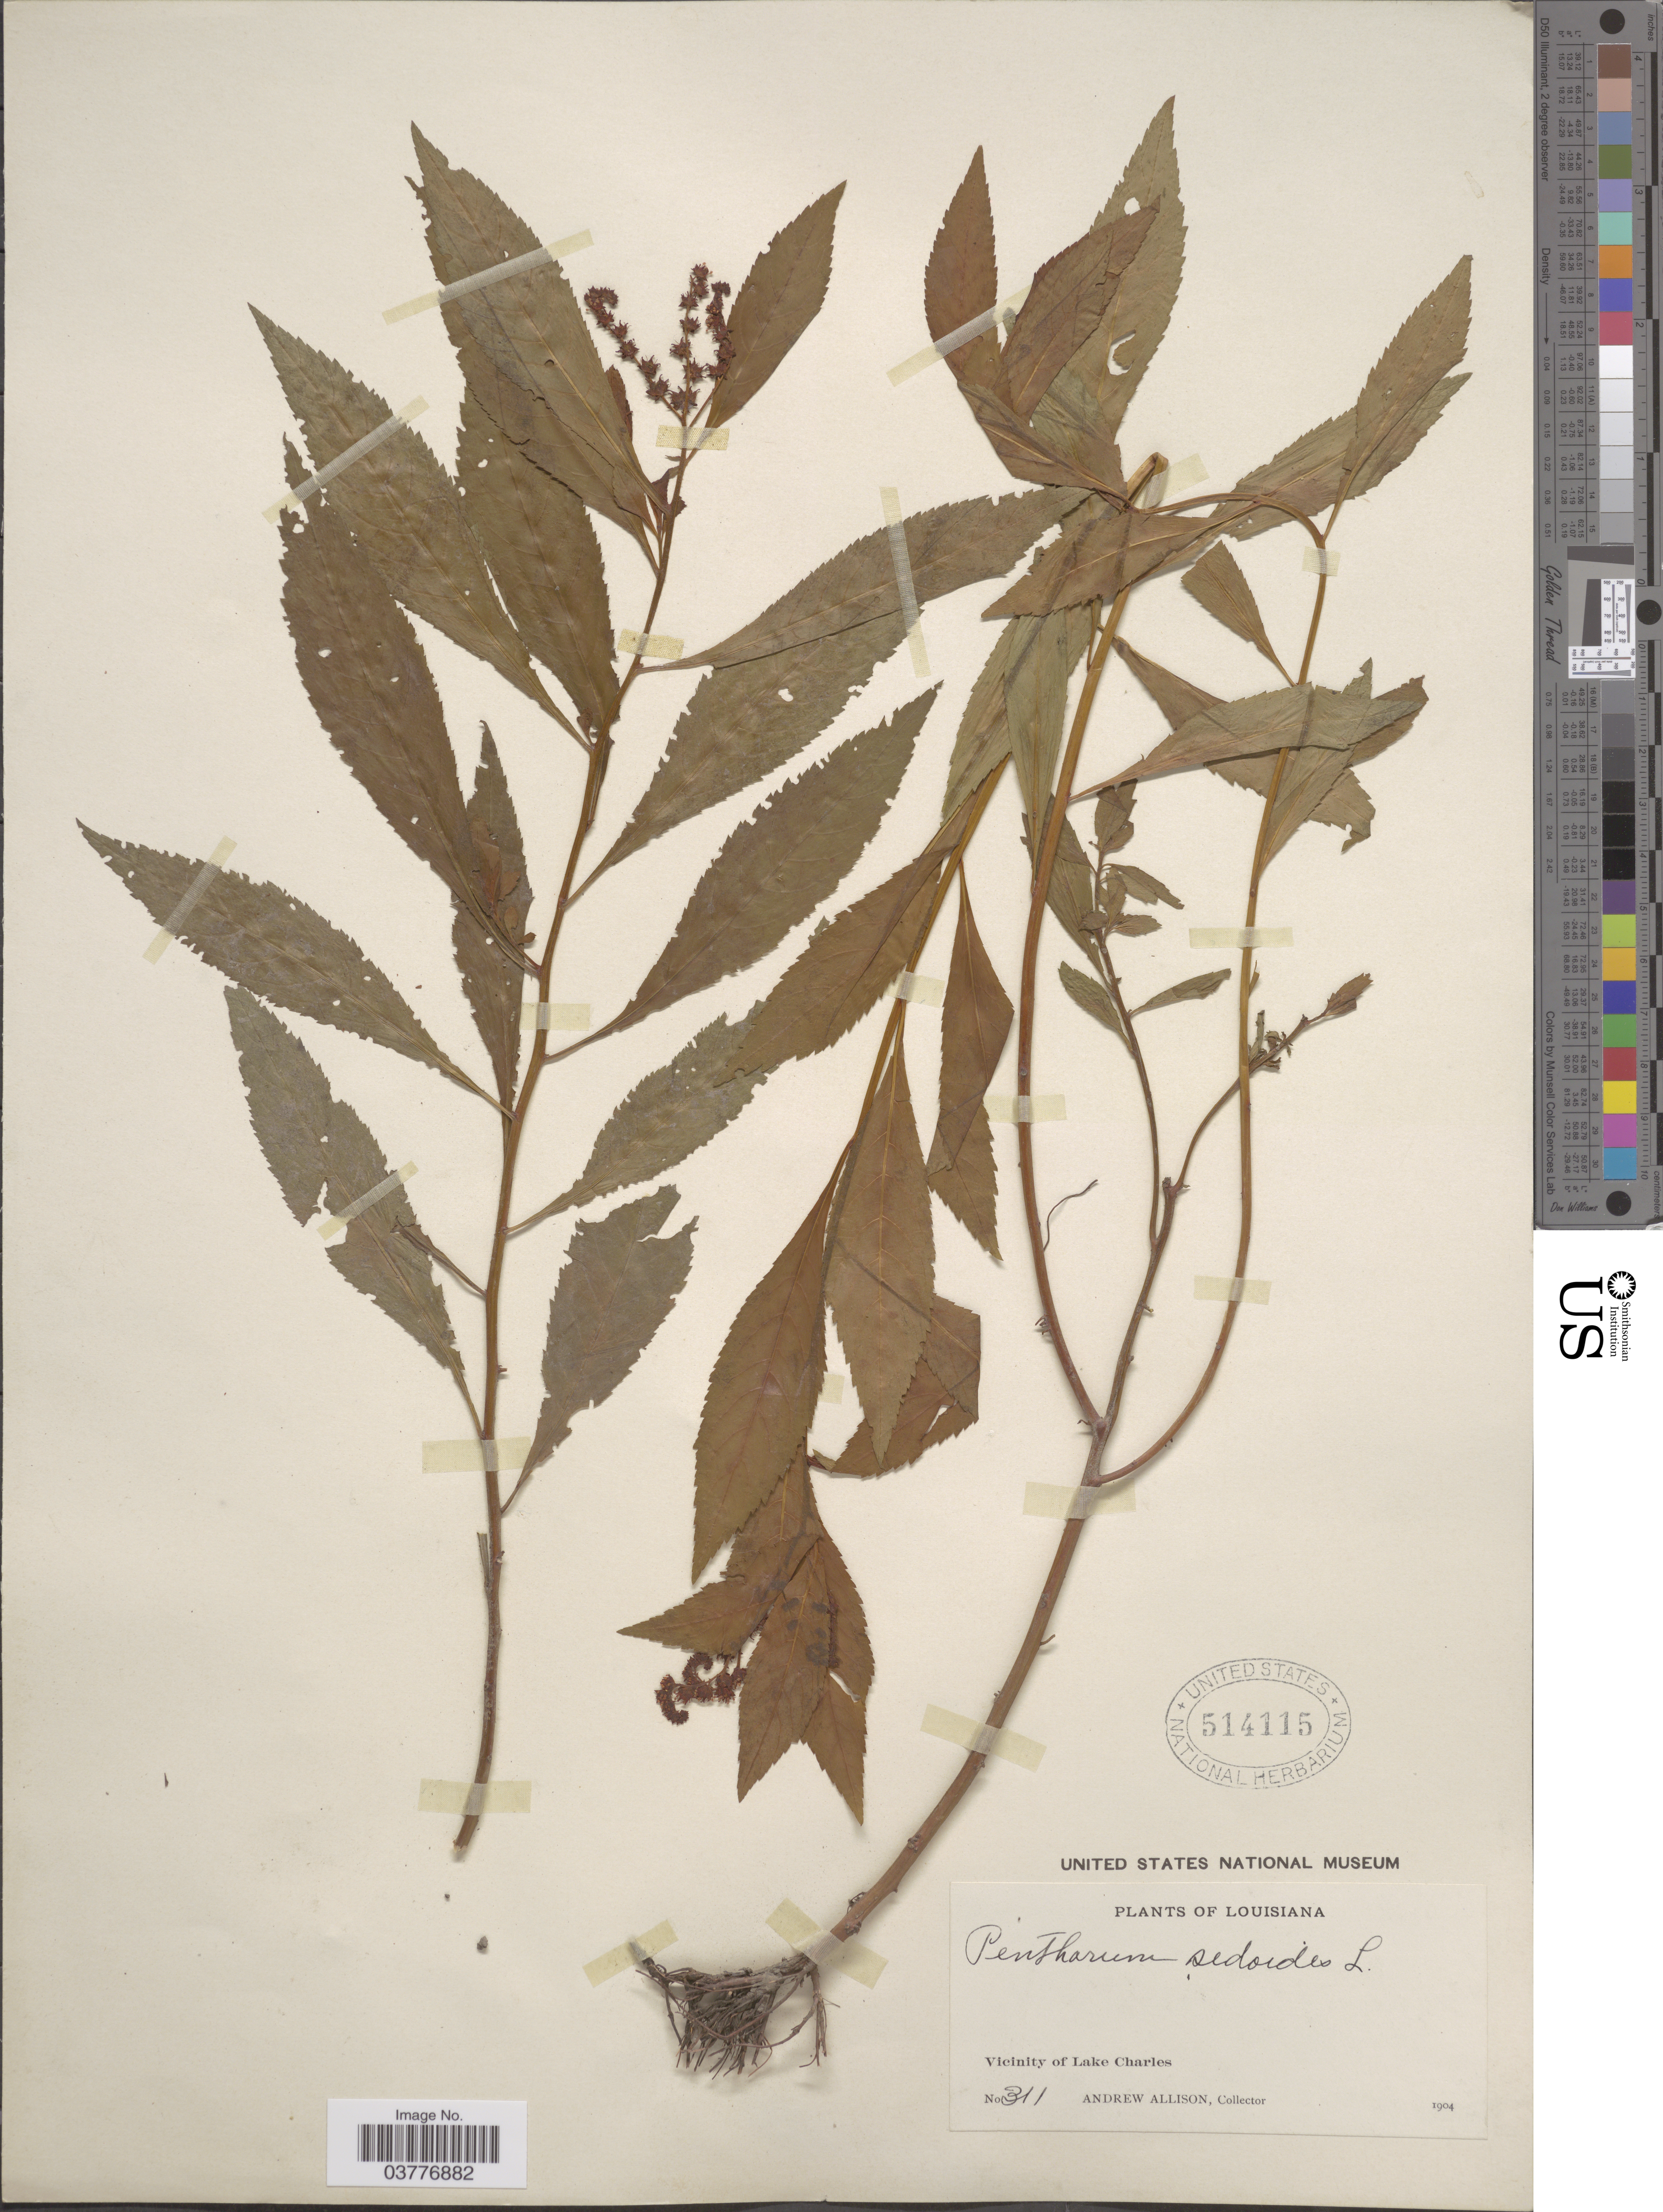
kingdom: Plantae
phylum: Tracheophyta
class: Magnoliopsida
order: Saxifragales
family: Penthoraceae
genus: Penthorum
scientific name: Penthorum sedoides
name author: L.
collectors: A. Allison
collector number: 311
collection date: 1904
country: United States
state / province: Louisiana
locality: Vicinity of Lake Charles.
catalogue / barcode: US 514115